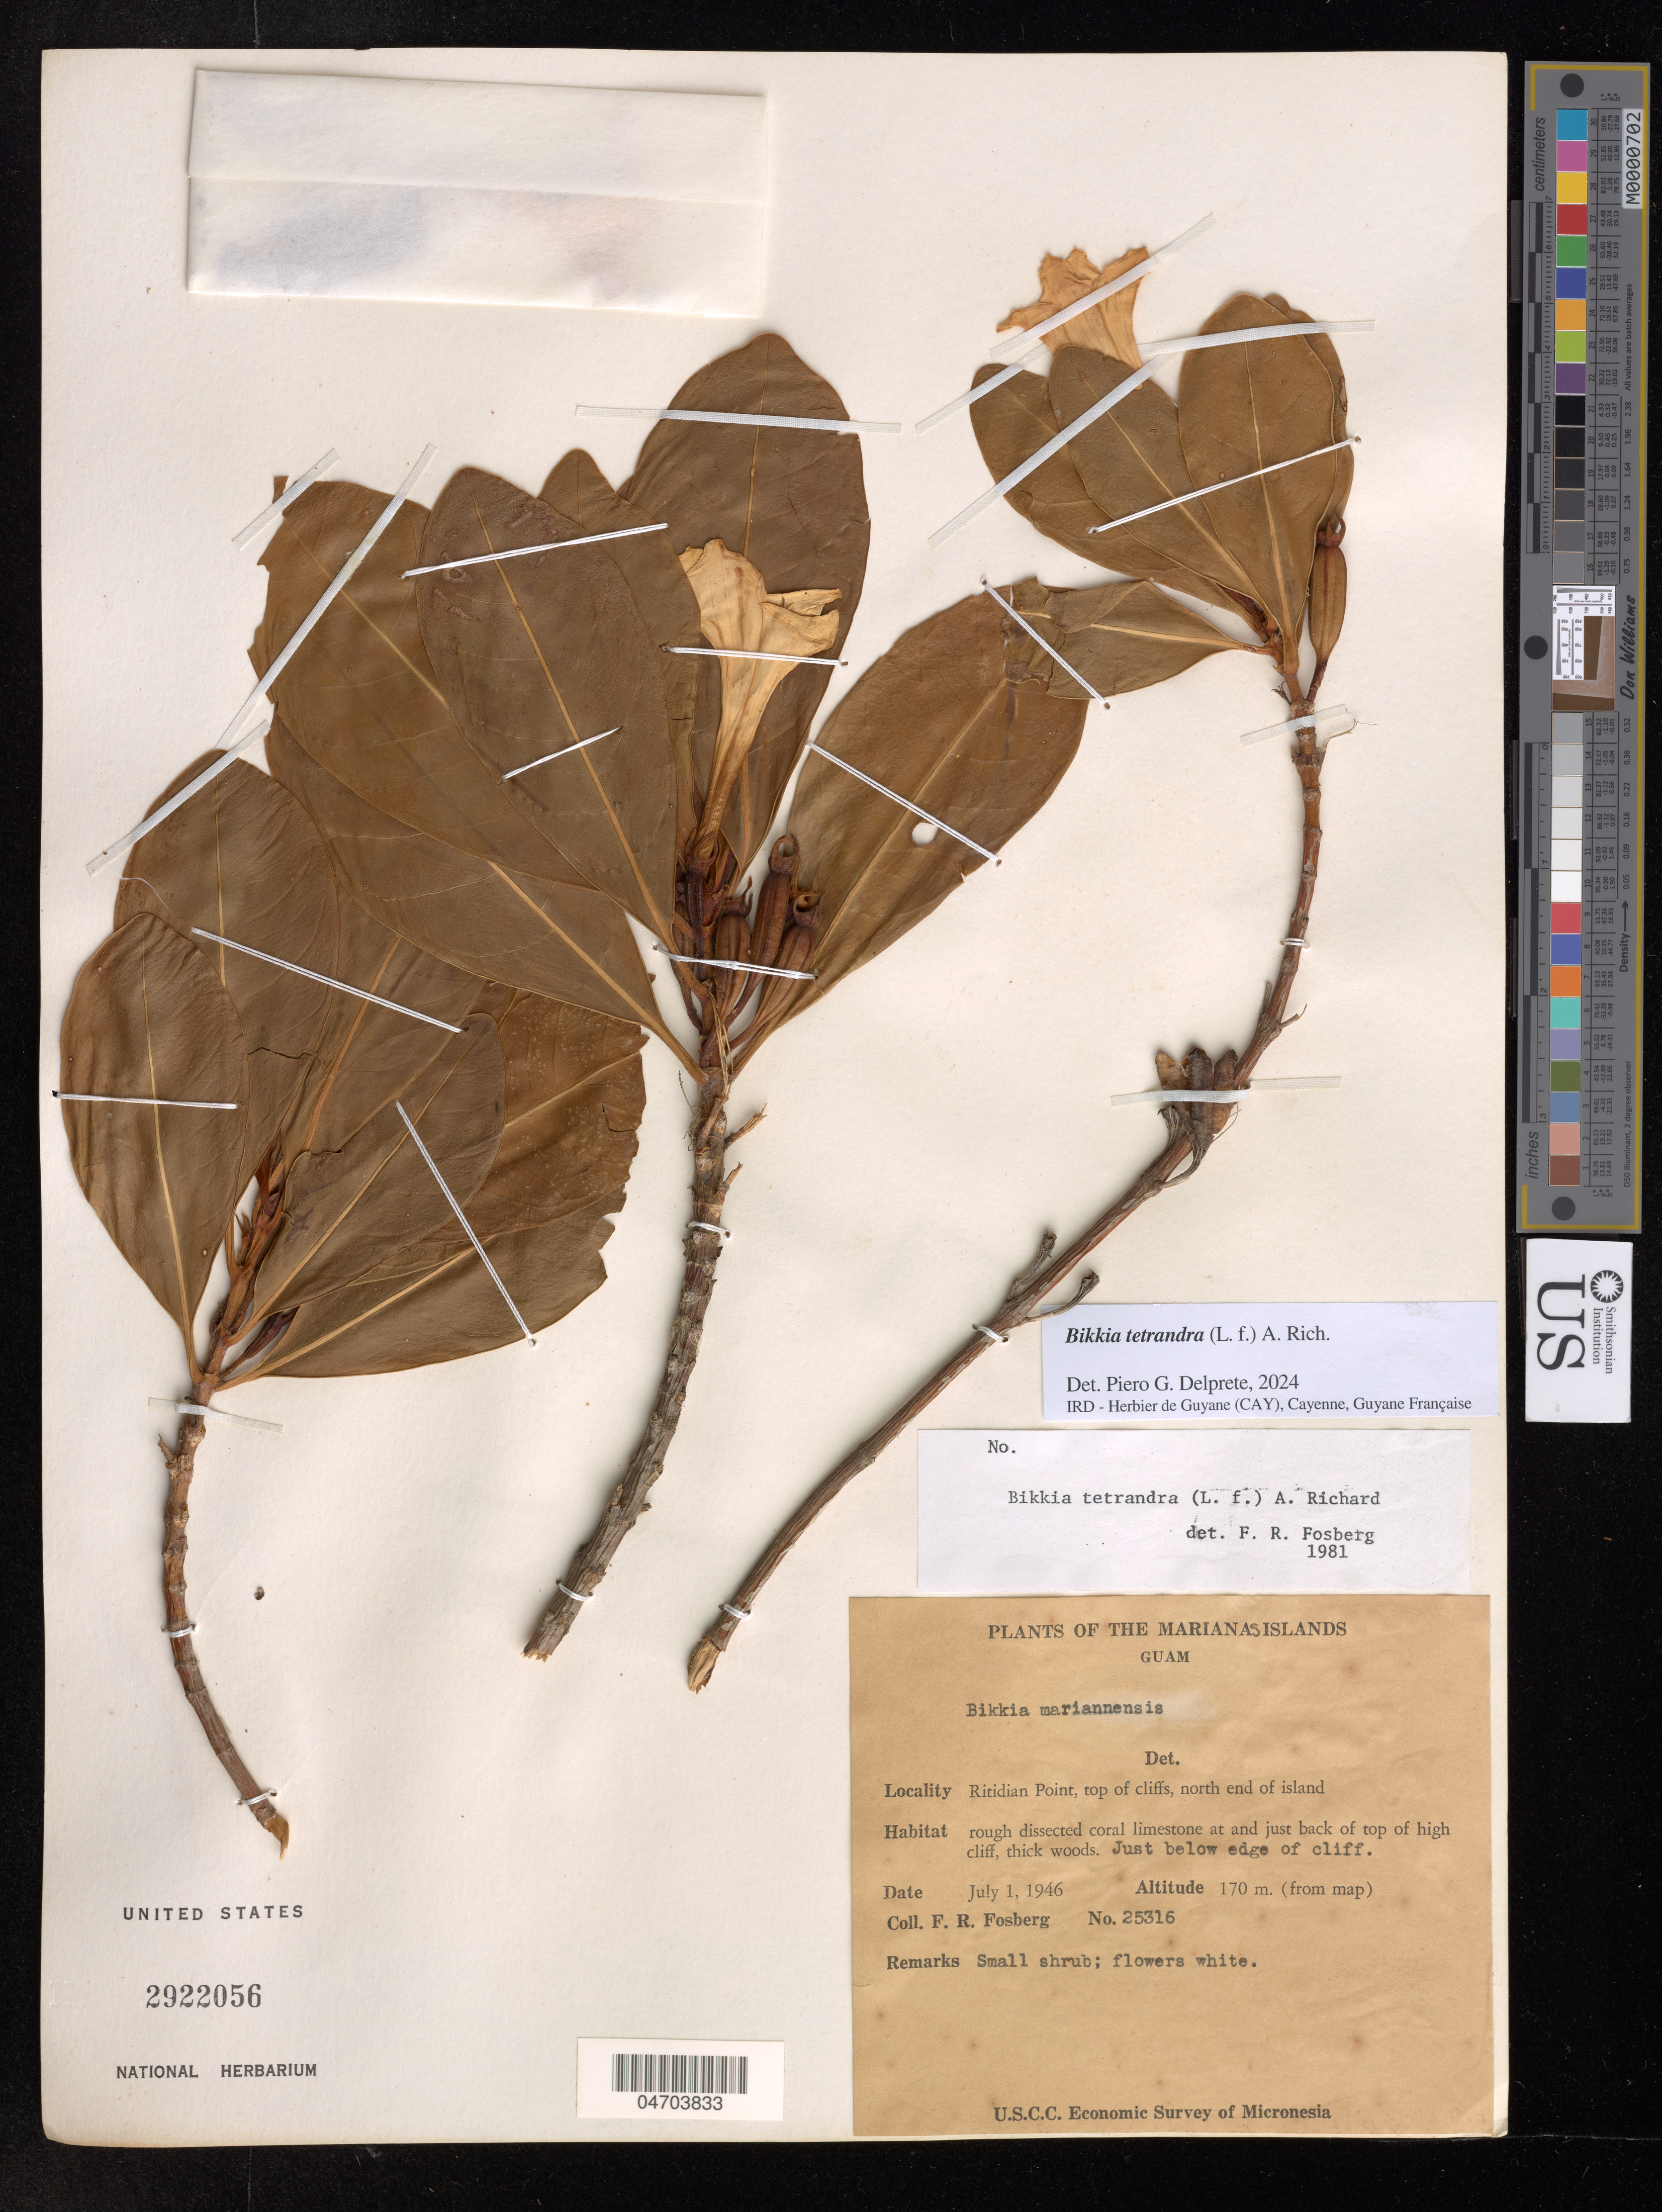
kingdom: Plantae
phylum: Tracheophyta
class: Magnoliopsida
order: Gentianales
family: Rubiaceae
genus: Bikkia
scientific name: Bikkia tetrandra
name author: (L. f.) A. Rich.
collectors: F. R. Fosberg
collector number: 25316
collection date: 1946-07-01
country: Guam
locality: The Marianas Islands, Ritidian Point, top of cliffs, north end of island.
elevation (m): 170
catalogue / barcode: US 2922056